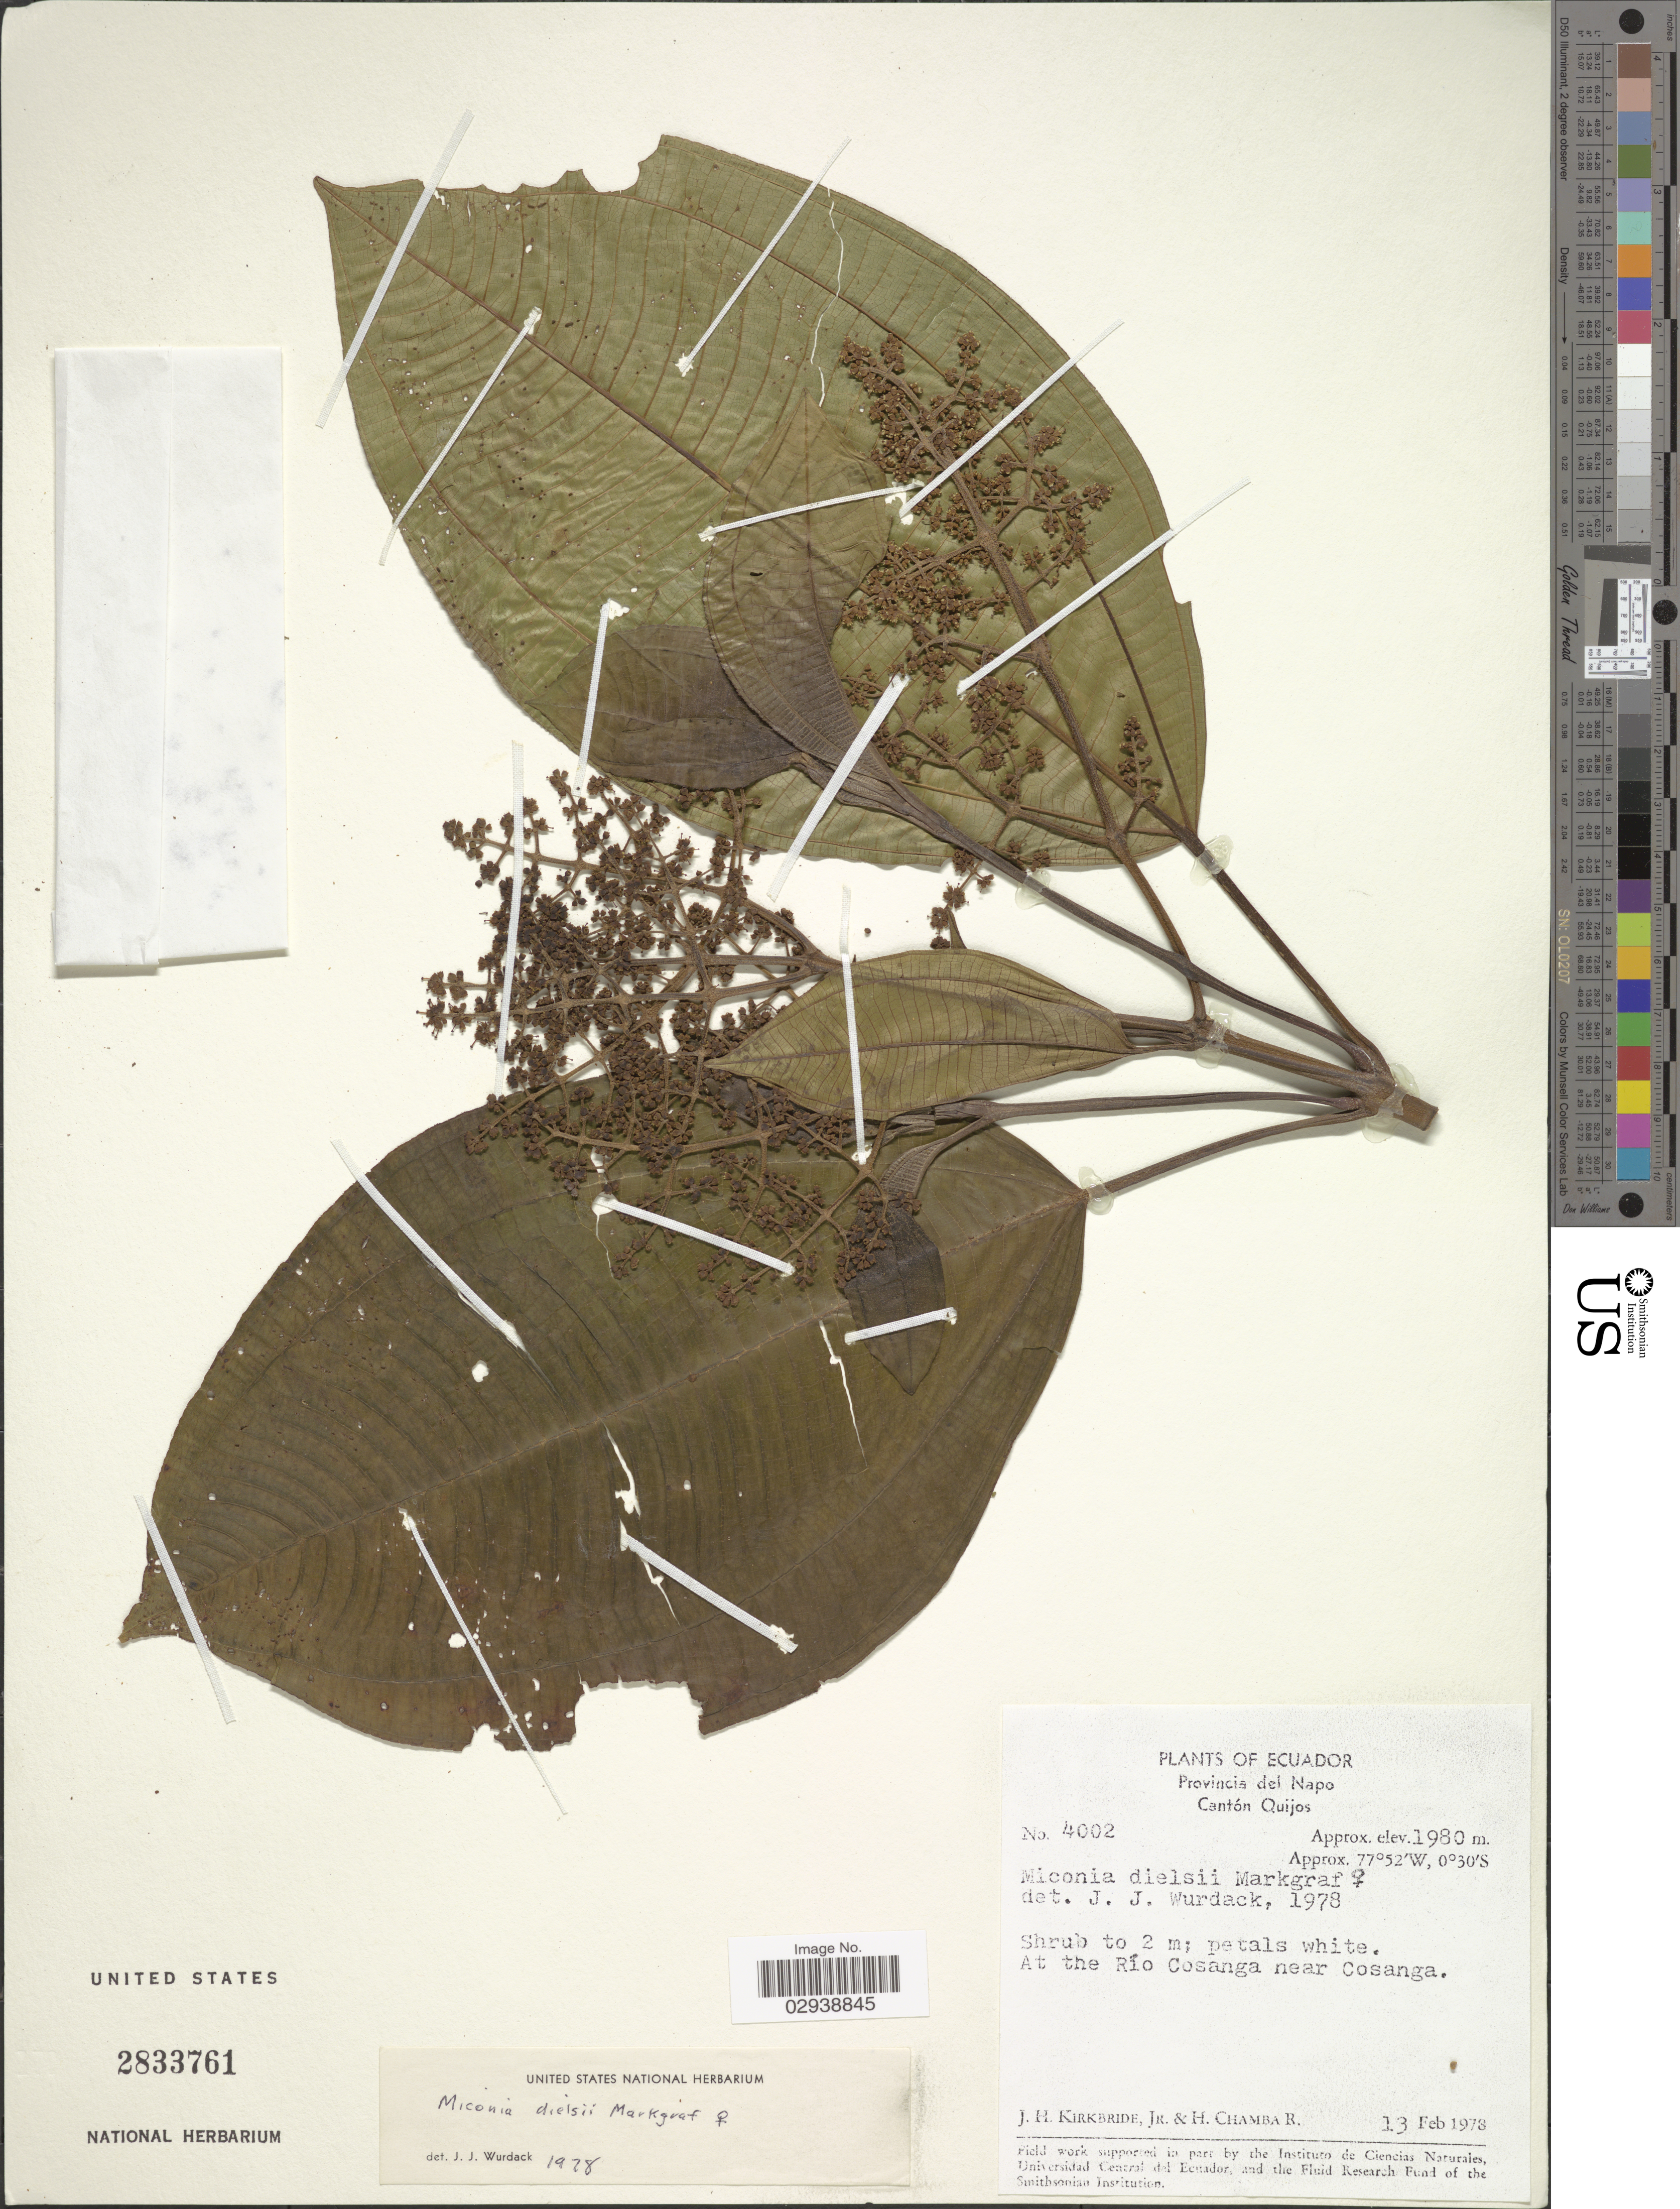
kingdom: Plantae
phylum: Tracheophyta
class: Magnoliopsida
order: Myrtales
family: Melastomataceae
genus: Miconia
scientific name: Miconia dielsii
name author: Markgr.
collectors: J. H. Kirkbride & H. Chamba R.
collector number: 4002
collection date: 1978-02-13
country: Ecuador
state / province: Napo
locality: Cantón Quijos, At the Río Cosanga near Cosanga.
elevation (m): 1980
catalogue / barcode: US 2833761